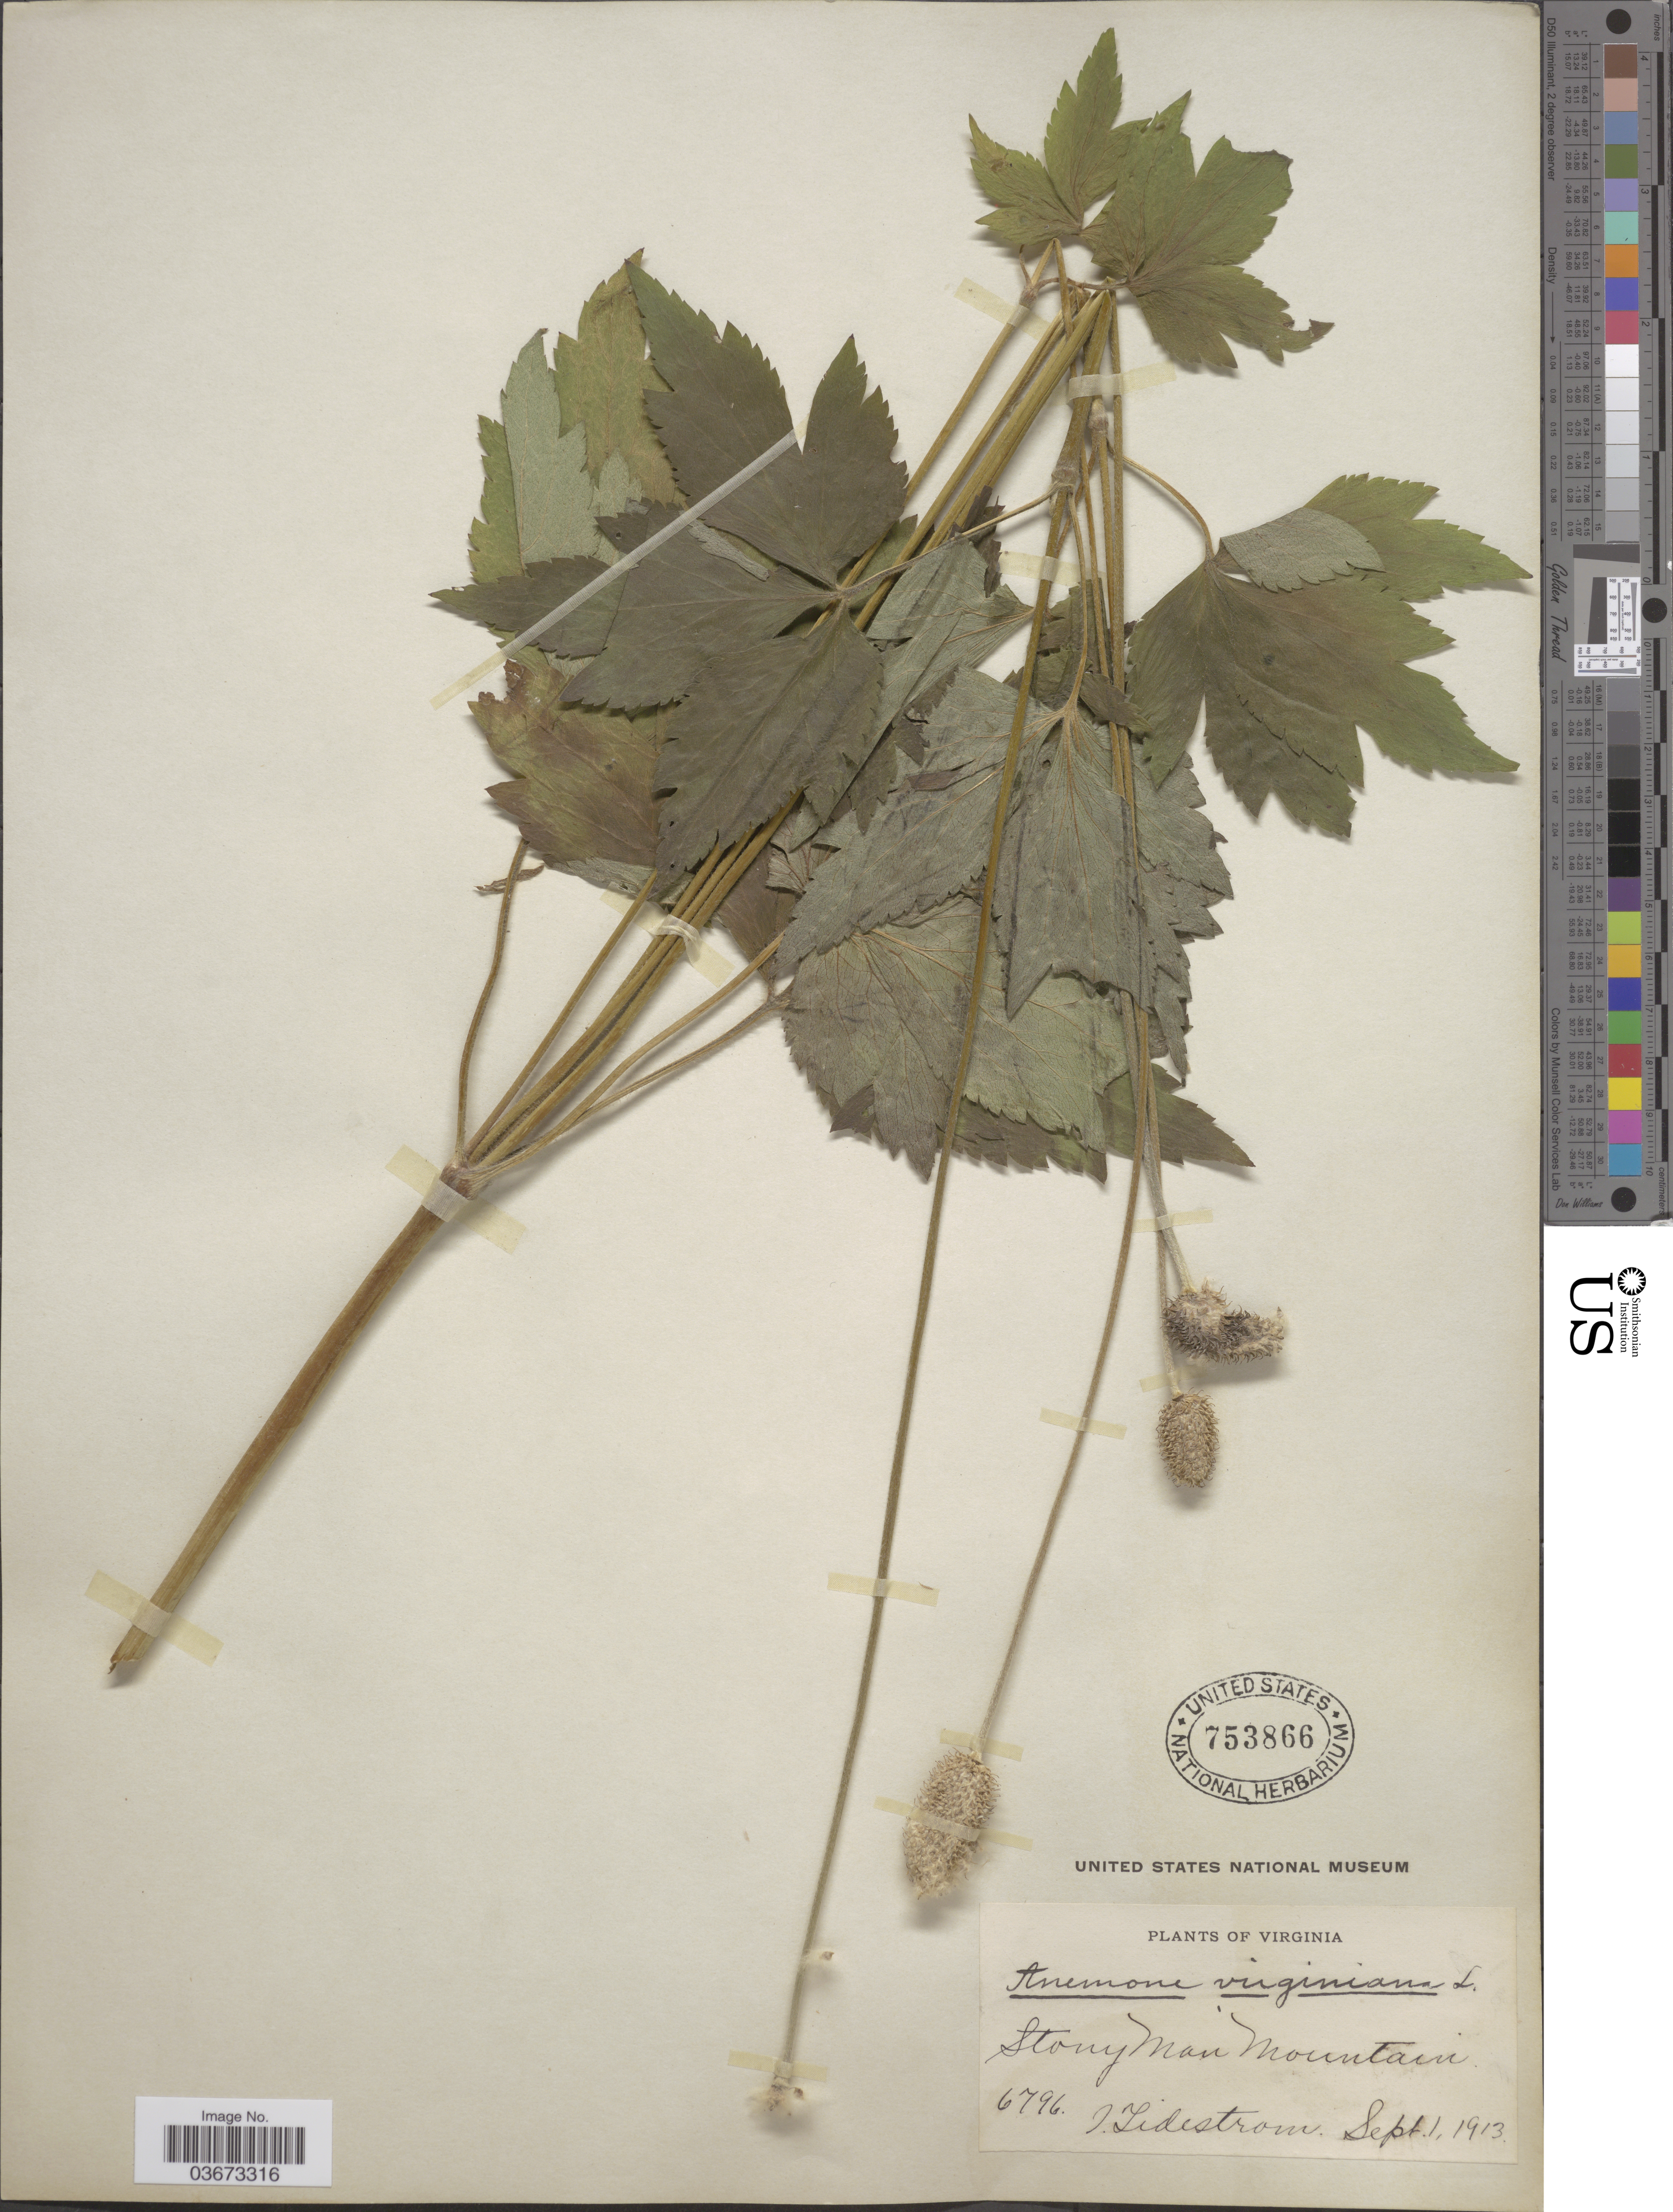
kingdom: Plantae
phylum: Tracheophyta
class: Magnoliopsida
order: Ranunculales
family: Ranunculaceae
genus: Anemone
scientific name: Anemone virginiana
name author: L.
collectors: I. F. Tidestrom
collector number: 6796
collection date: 1913-09-01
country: United States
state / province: Virginia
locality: Stony Man Mountain.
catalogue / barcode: US 753866